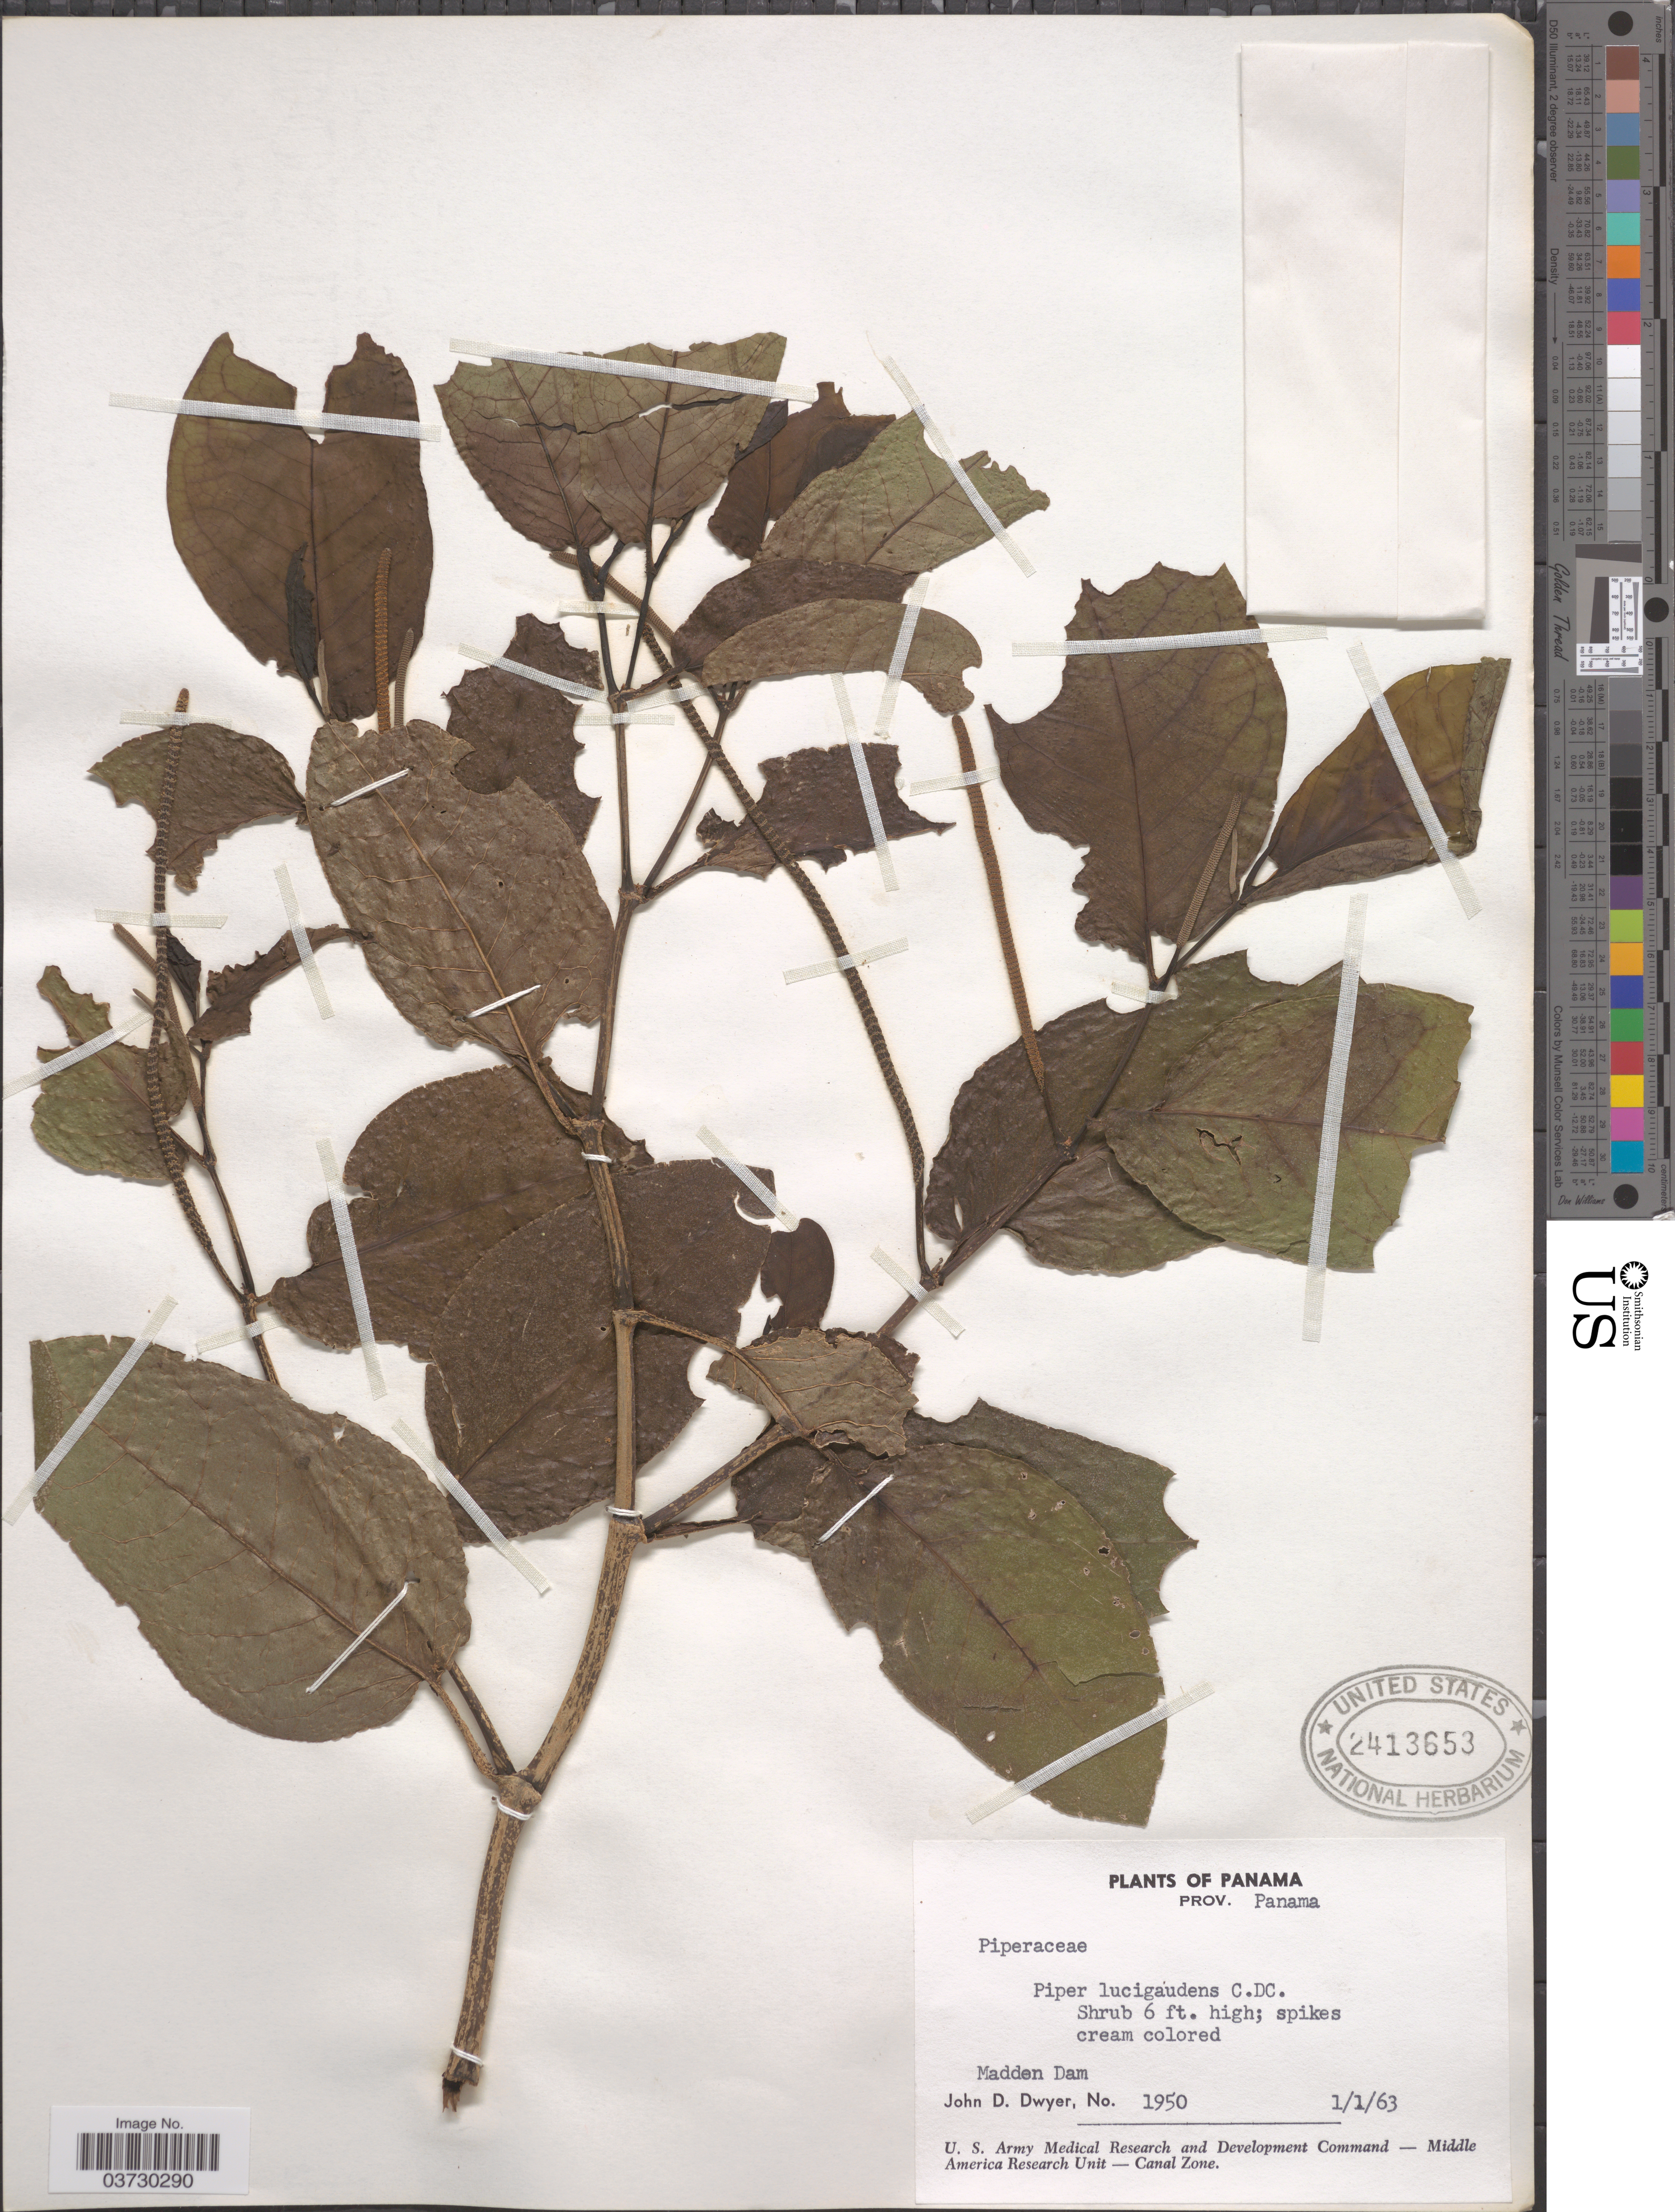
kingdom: Plantae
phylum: Tracheophyta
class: Magnoliopsida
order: Piperales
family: Piperaceae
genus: Piper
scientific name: Piper luciguadens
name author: C. DC.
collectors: J. D. Dwyer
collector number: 1950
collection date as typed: Transcribed d/m/y: 1/1/63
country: Panama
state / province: Panamá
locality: Madden Dam.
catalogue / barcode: US 2413653